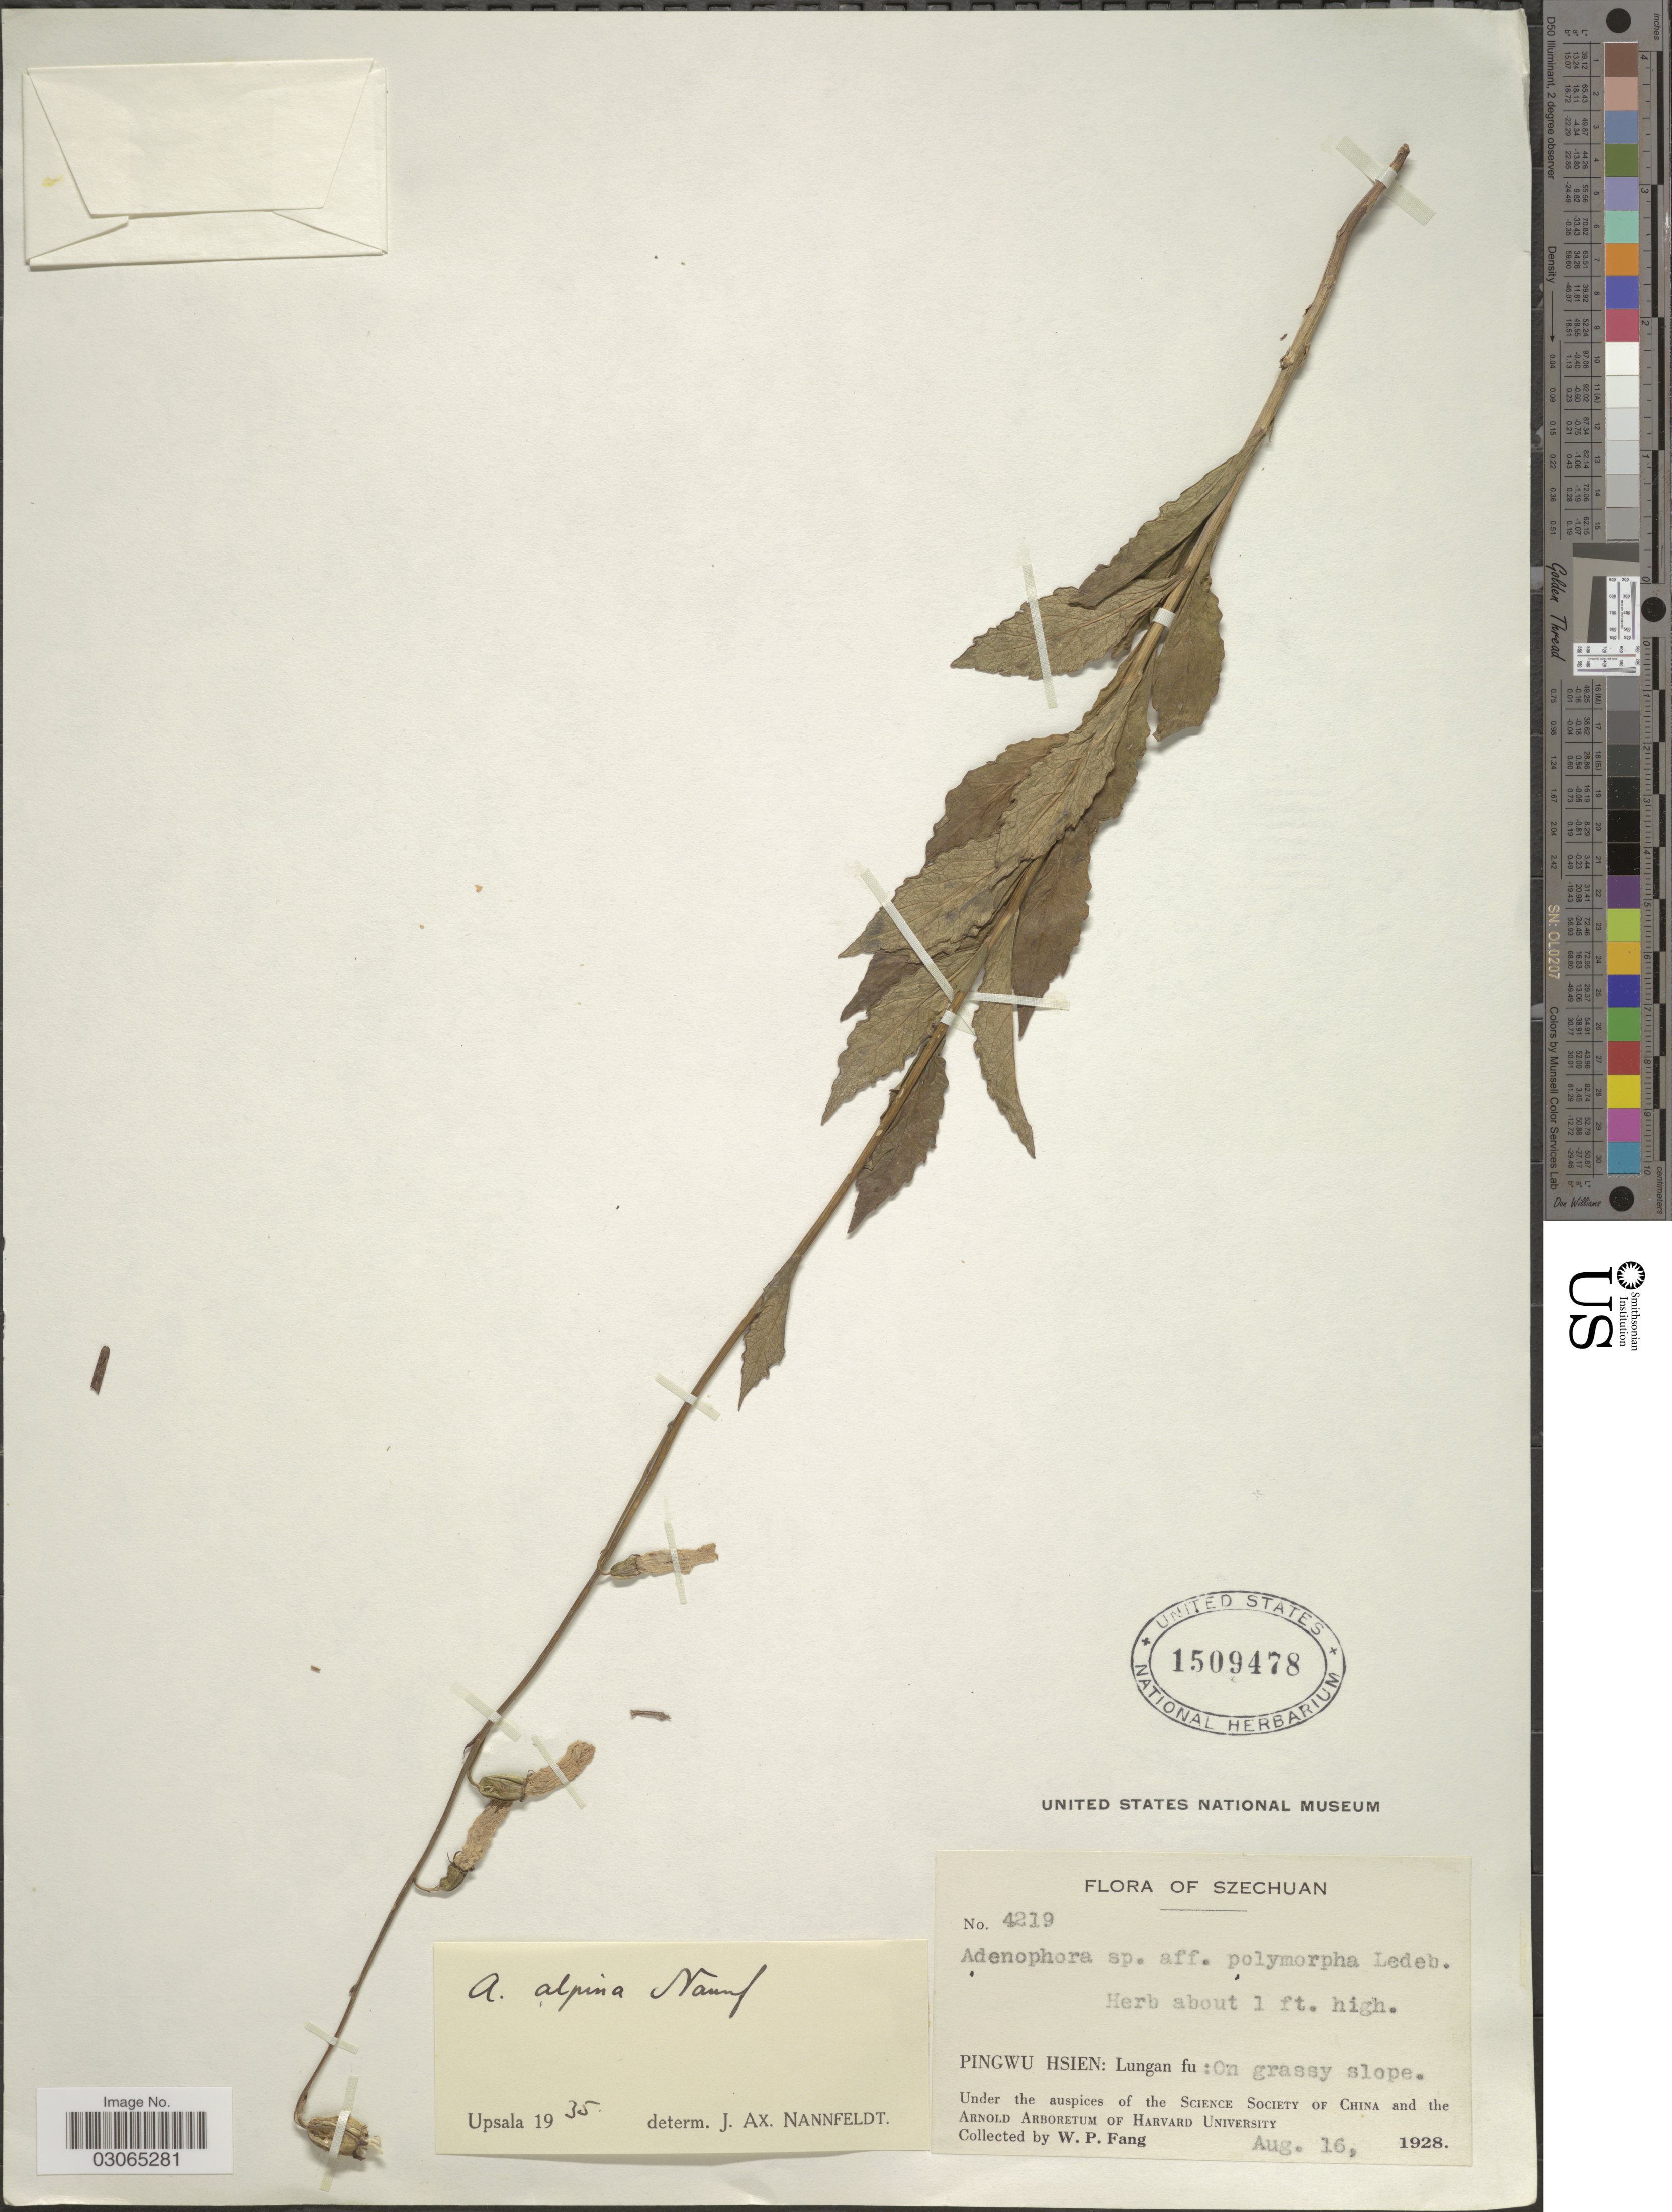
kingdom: Plantae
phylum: Tracheophyta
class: Magnoliopsida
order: Asterales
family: Campanulaceae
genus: Adenophora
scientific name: Adenophora alpina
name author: Nannf.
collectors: W. P. Fang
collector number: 4219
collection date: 1928-08-16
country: China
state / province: Sichuan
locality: Szechuan. Pingwu Hsien: Lungan fu: On grassy slope.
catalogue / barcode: US 1509478